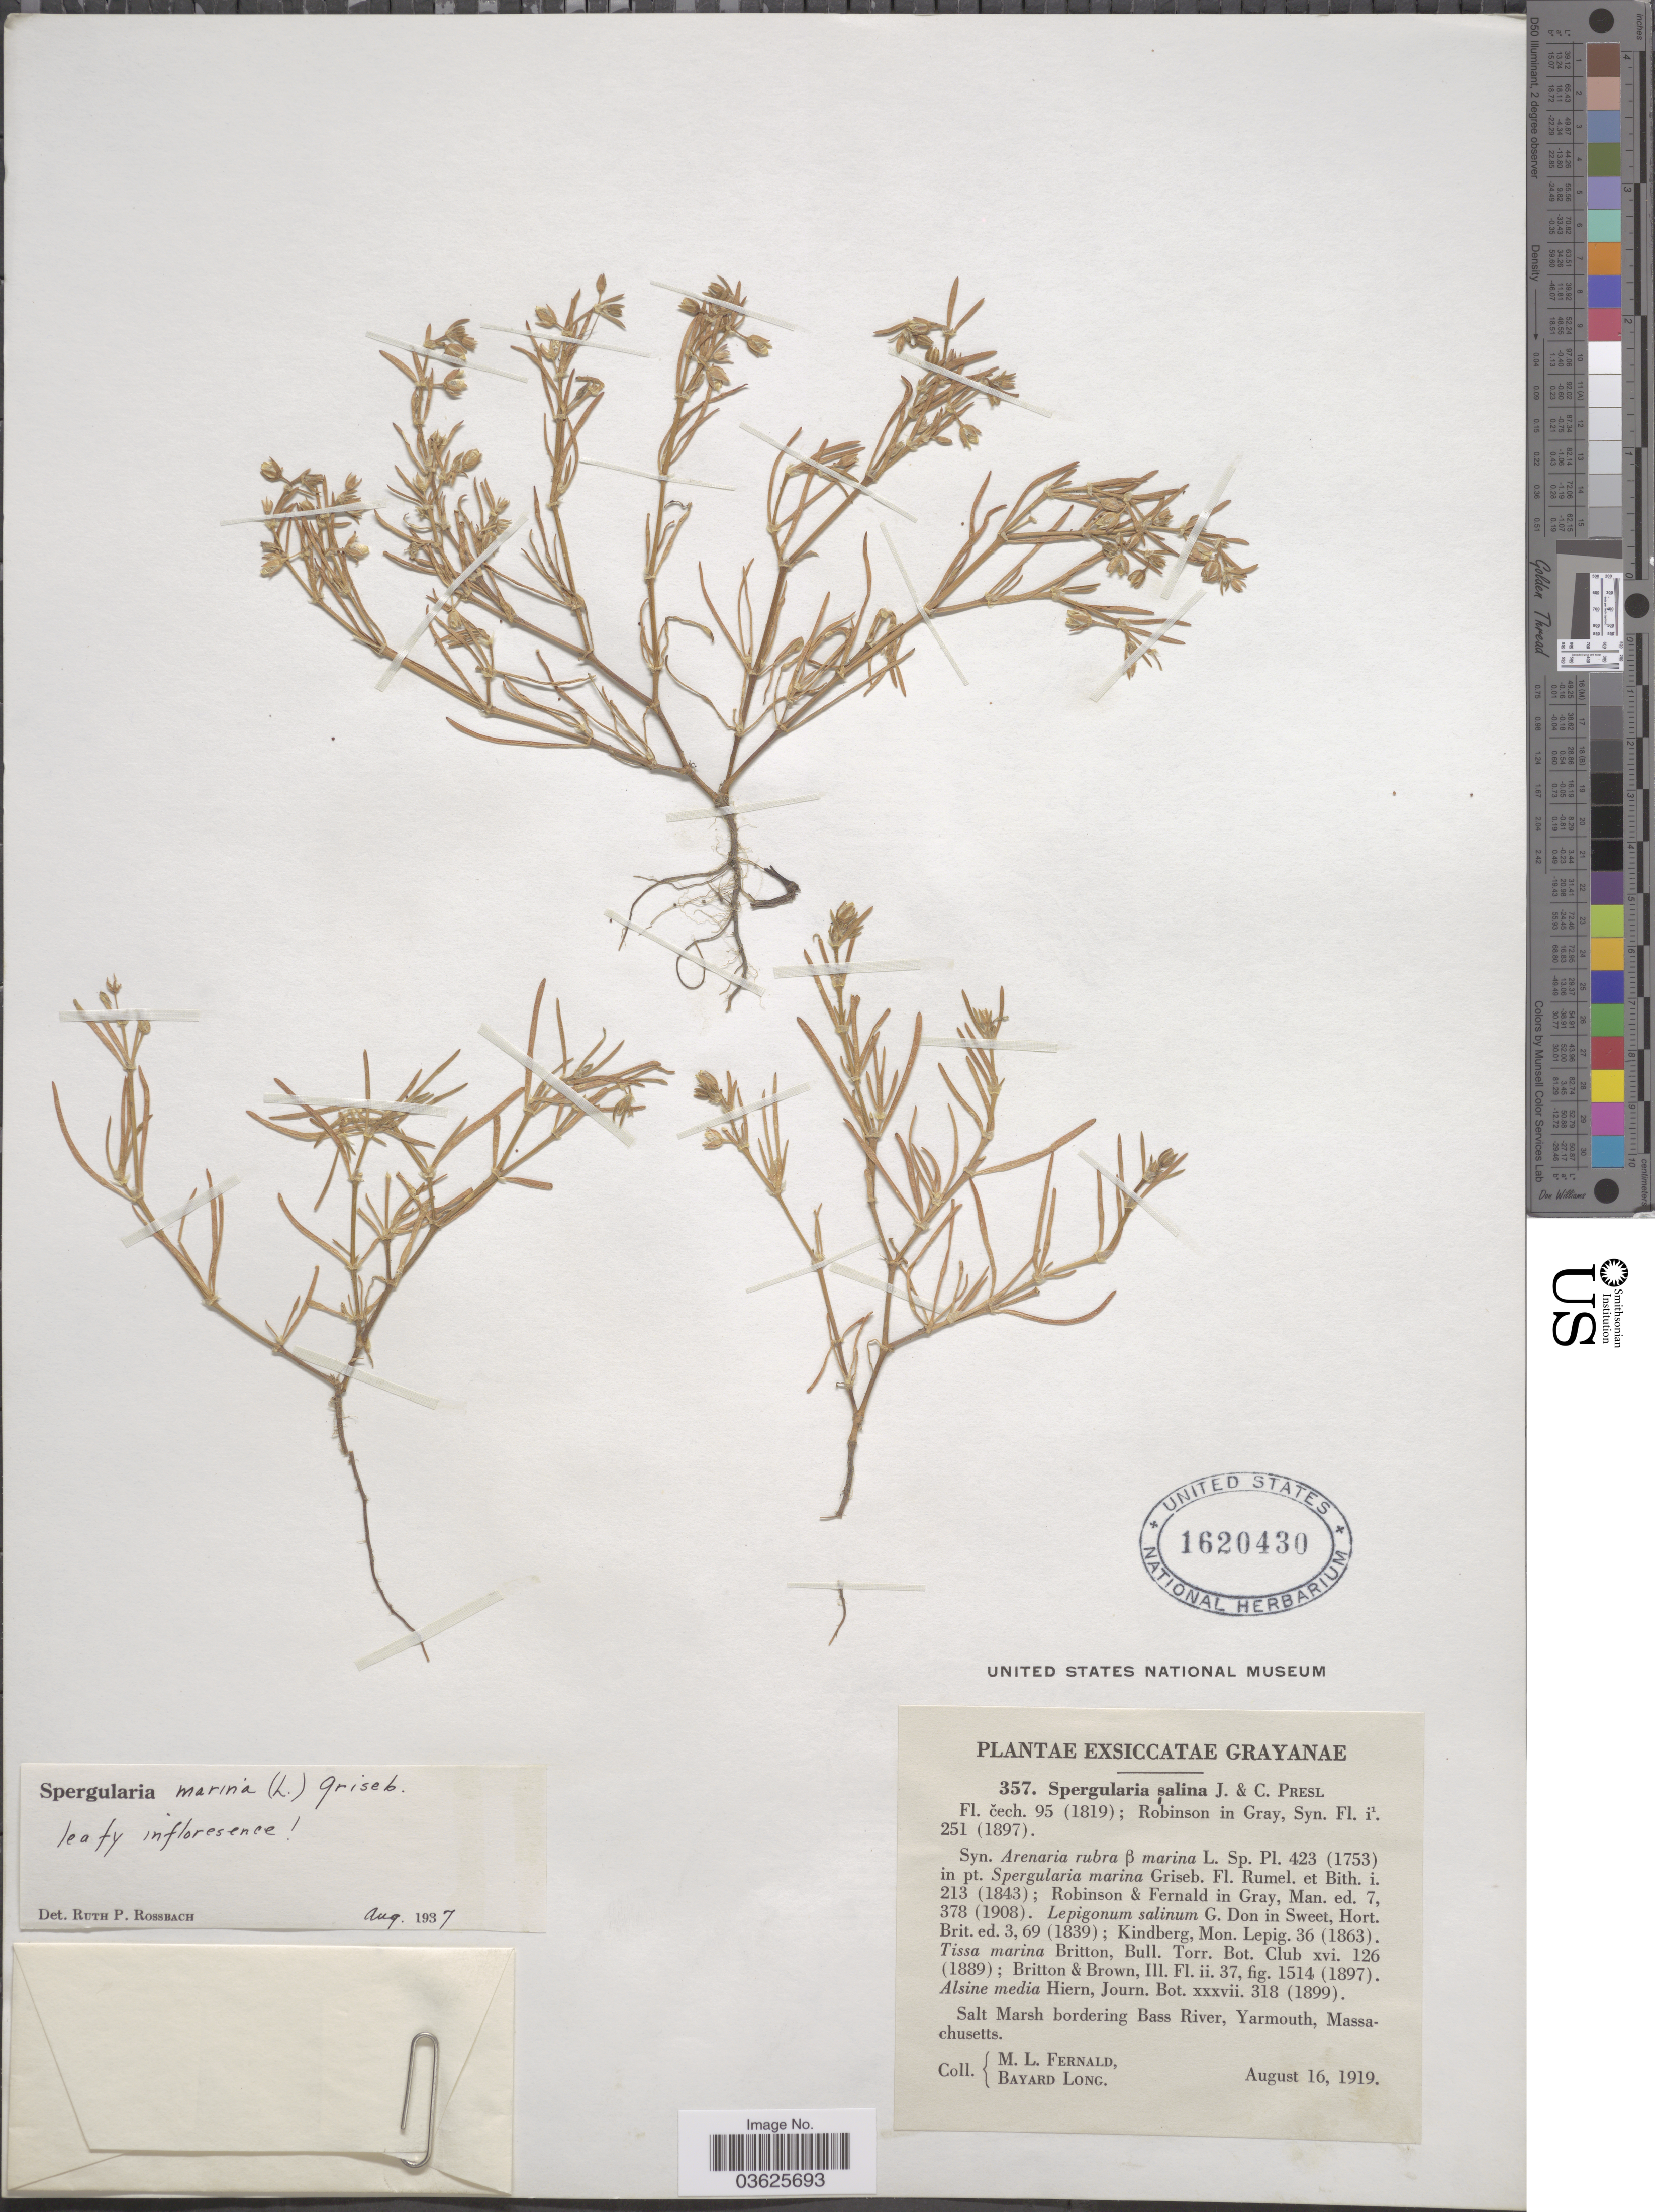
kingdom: Plantae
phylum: Tracheophyta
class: Magnoliopsida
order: Caryophyllales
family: Caryophyllaceae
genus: Spergularia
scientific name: Spergularia marina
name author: (L.) Griseb.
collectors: M. L. Fernald & B. Long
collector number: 357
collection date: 1919-08-16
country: United States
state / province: Massachusetts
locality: Salt Marsh bordering Bass River, Yarmouth.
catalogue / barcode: US 1620430